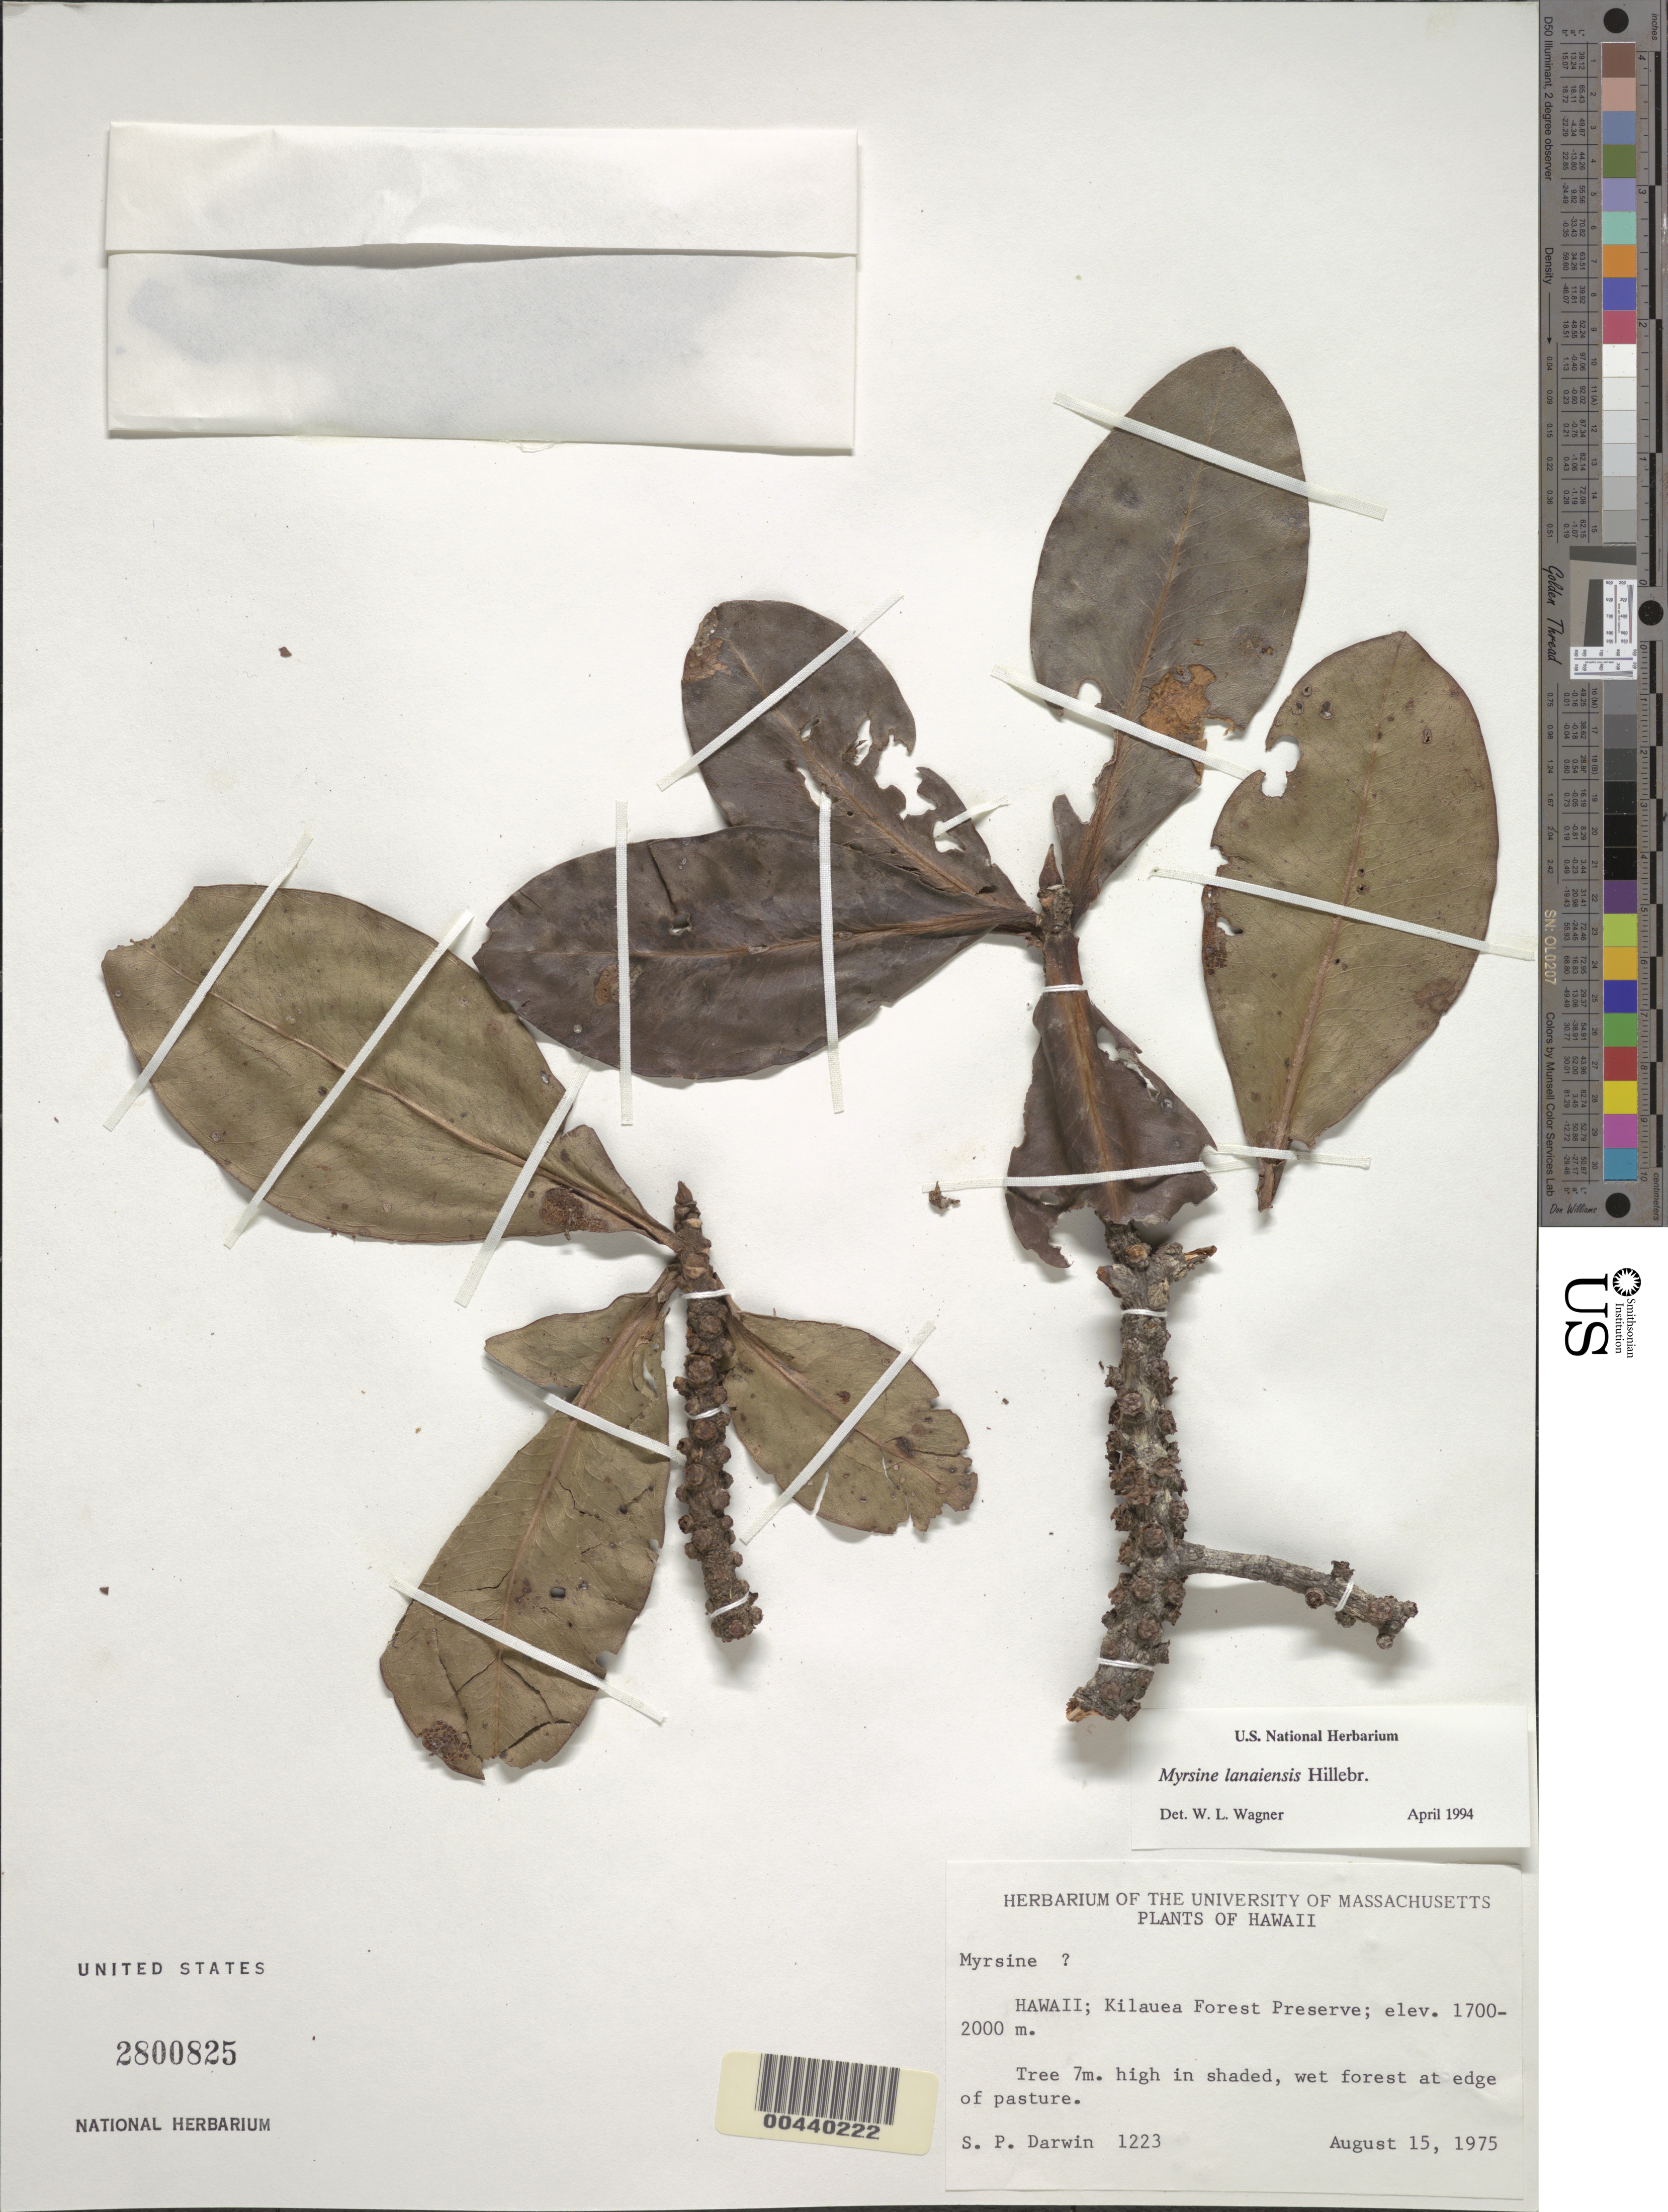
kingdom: Plantae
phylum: Tracheophyta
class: Magnoliopsida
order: Ericales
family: Primulaceae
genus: Myrsine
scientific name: Myrsine lanaiensis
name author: Hillebr.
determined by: Wagner, W. L., (BOT), Smithsonian Institution - National Museum of Natural History (UNITED STATES)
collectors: S. P. Darwin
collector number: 1223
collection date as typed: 15 Aug 1975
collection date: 1975-08-15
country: United States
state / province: Hawaii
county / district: Hawaii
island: Hawaii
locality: Kilauea Forest Preserve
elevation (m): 1700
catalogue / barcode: US 2800825